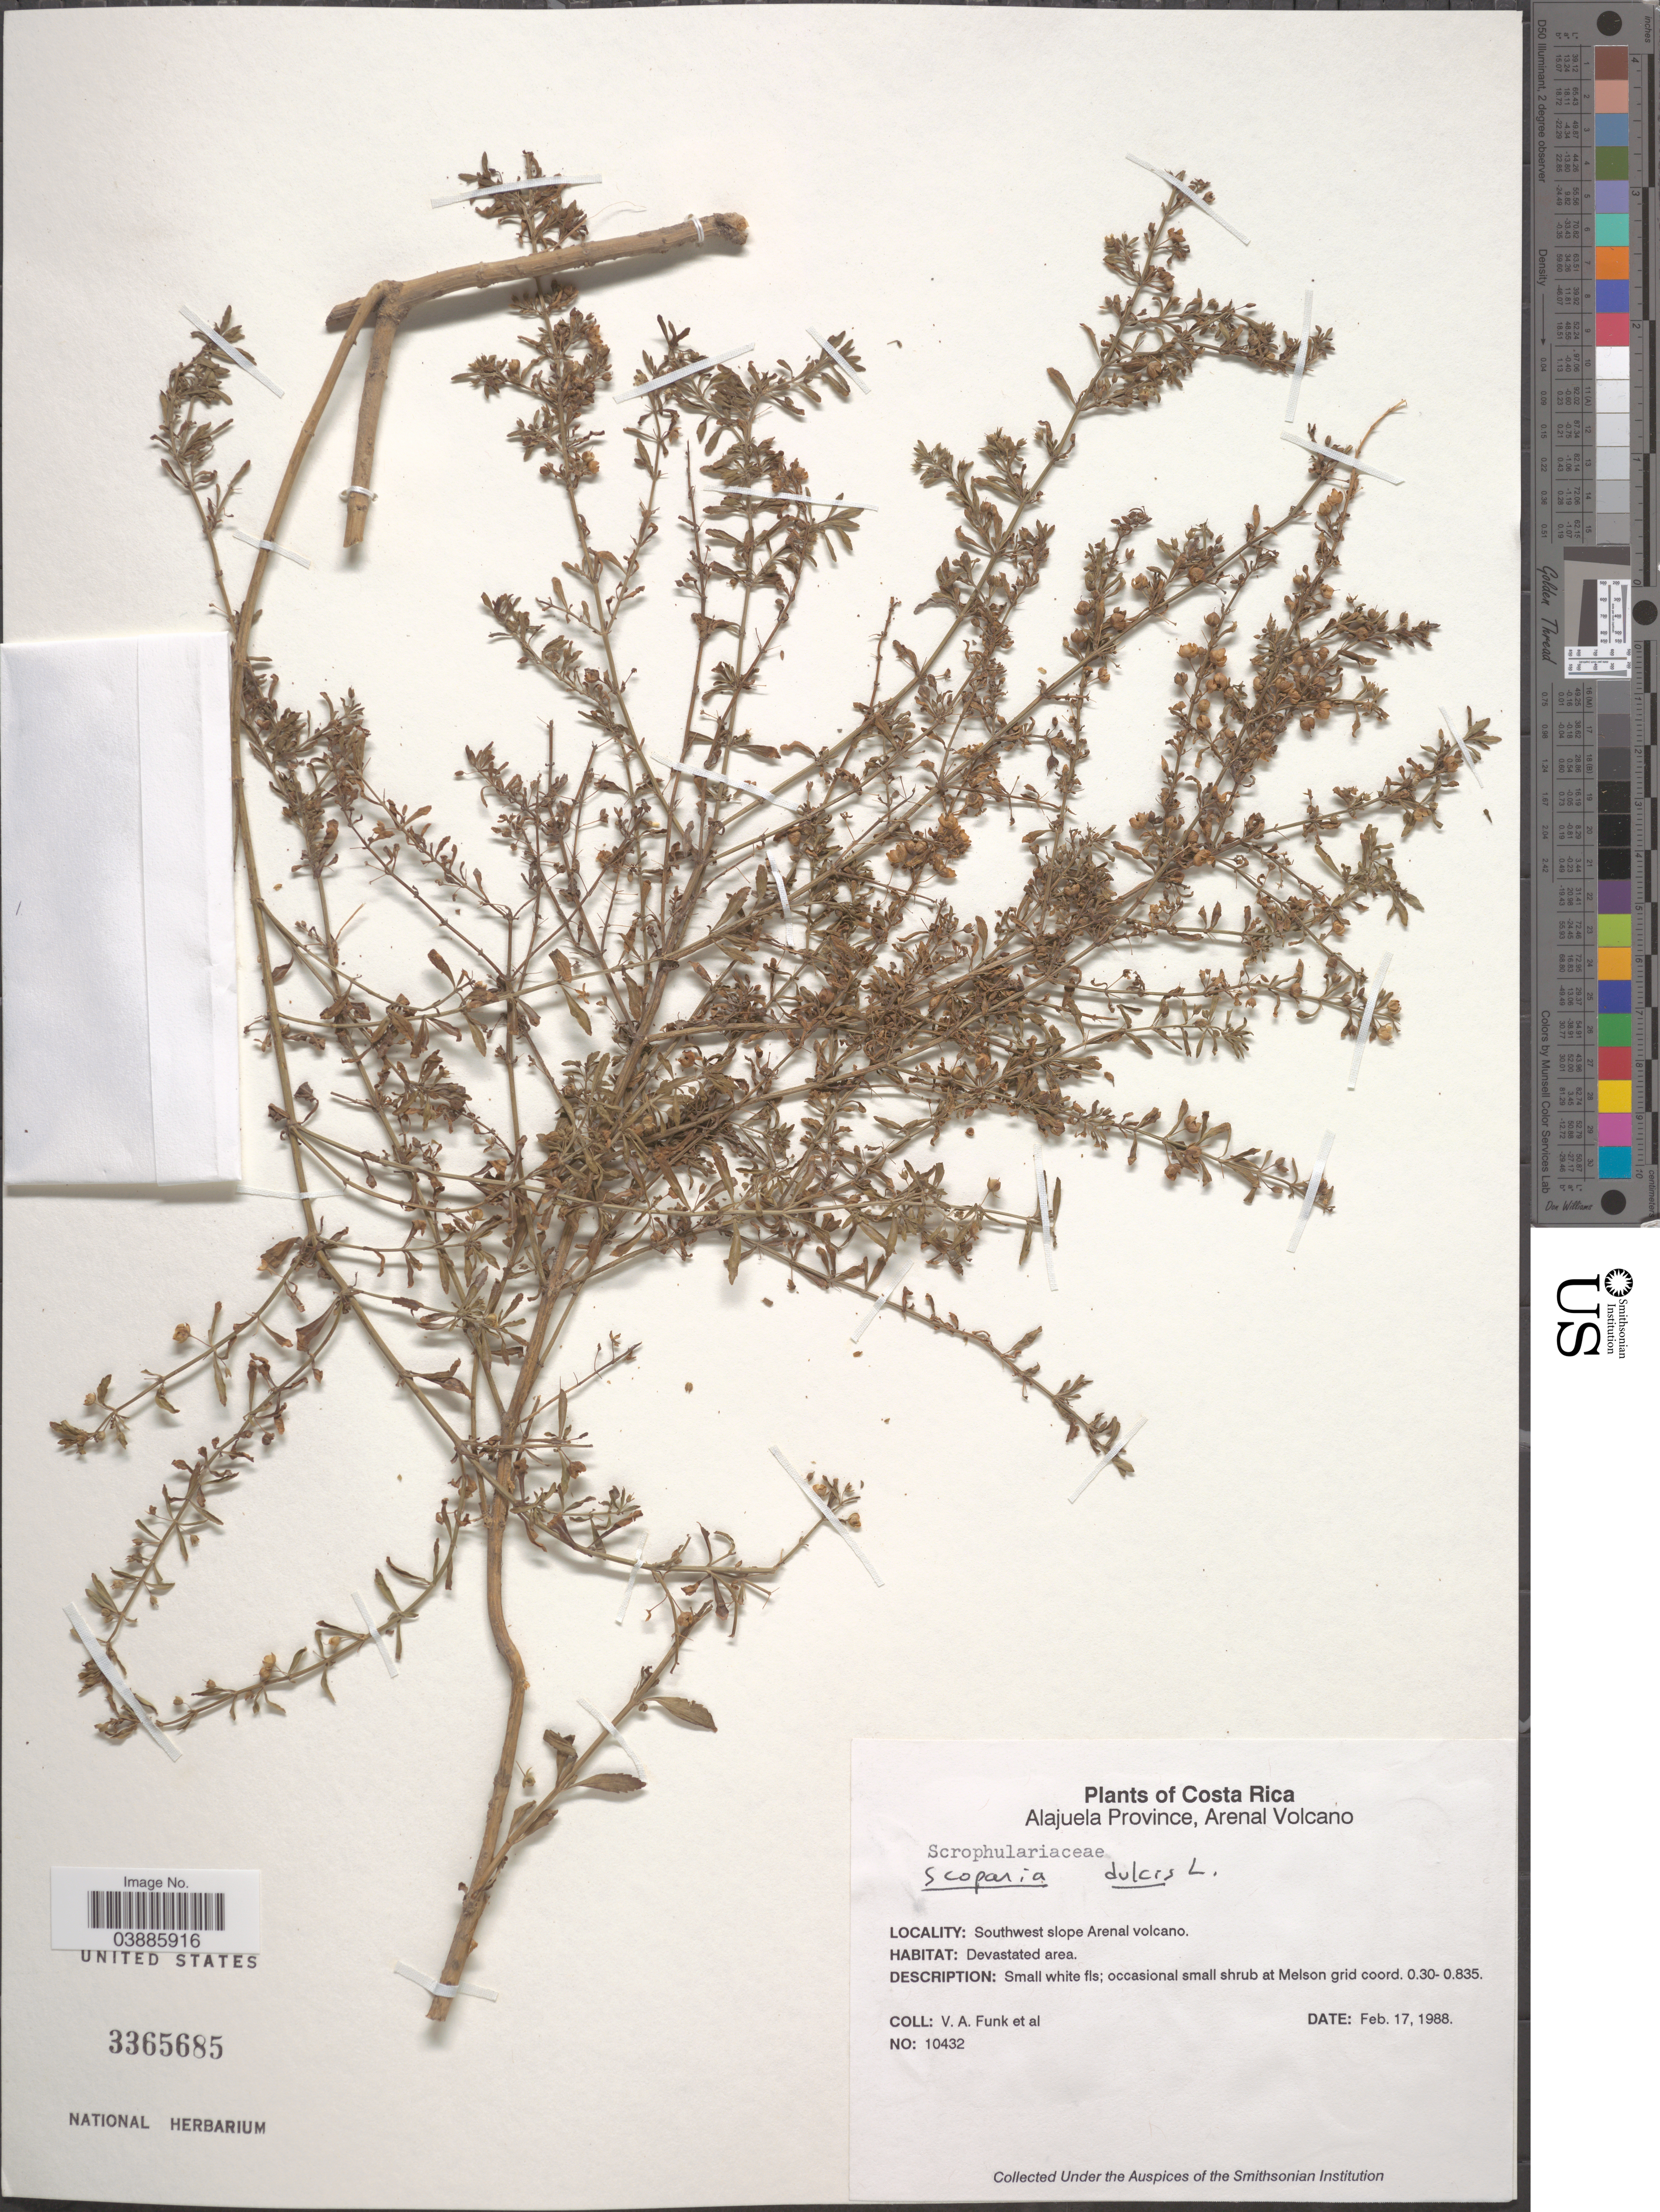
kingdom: Plantae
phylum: Tracheophyta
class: Magnoliopsida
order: Lamiales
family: Plantaginaceae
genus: Scoparia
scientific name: Scoparia dulcis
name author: L.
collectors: V. Funk & et al.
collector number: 10432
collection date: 1988-02-17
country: Costa Rica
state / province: Alajuela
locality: Arenal Volcano. Southwest slope Arenal volcano.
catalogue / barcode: US 3365685